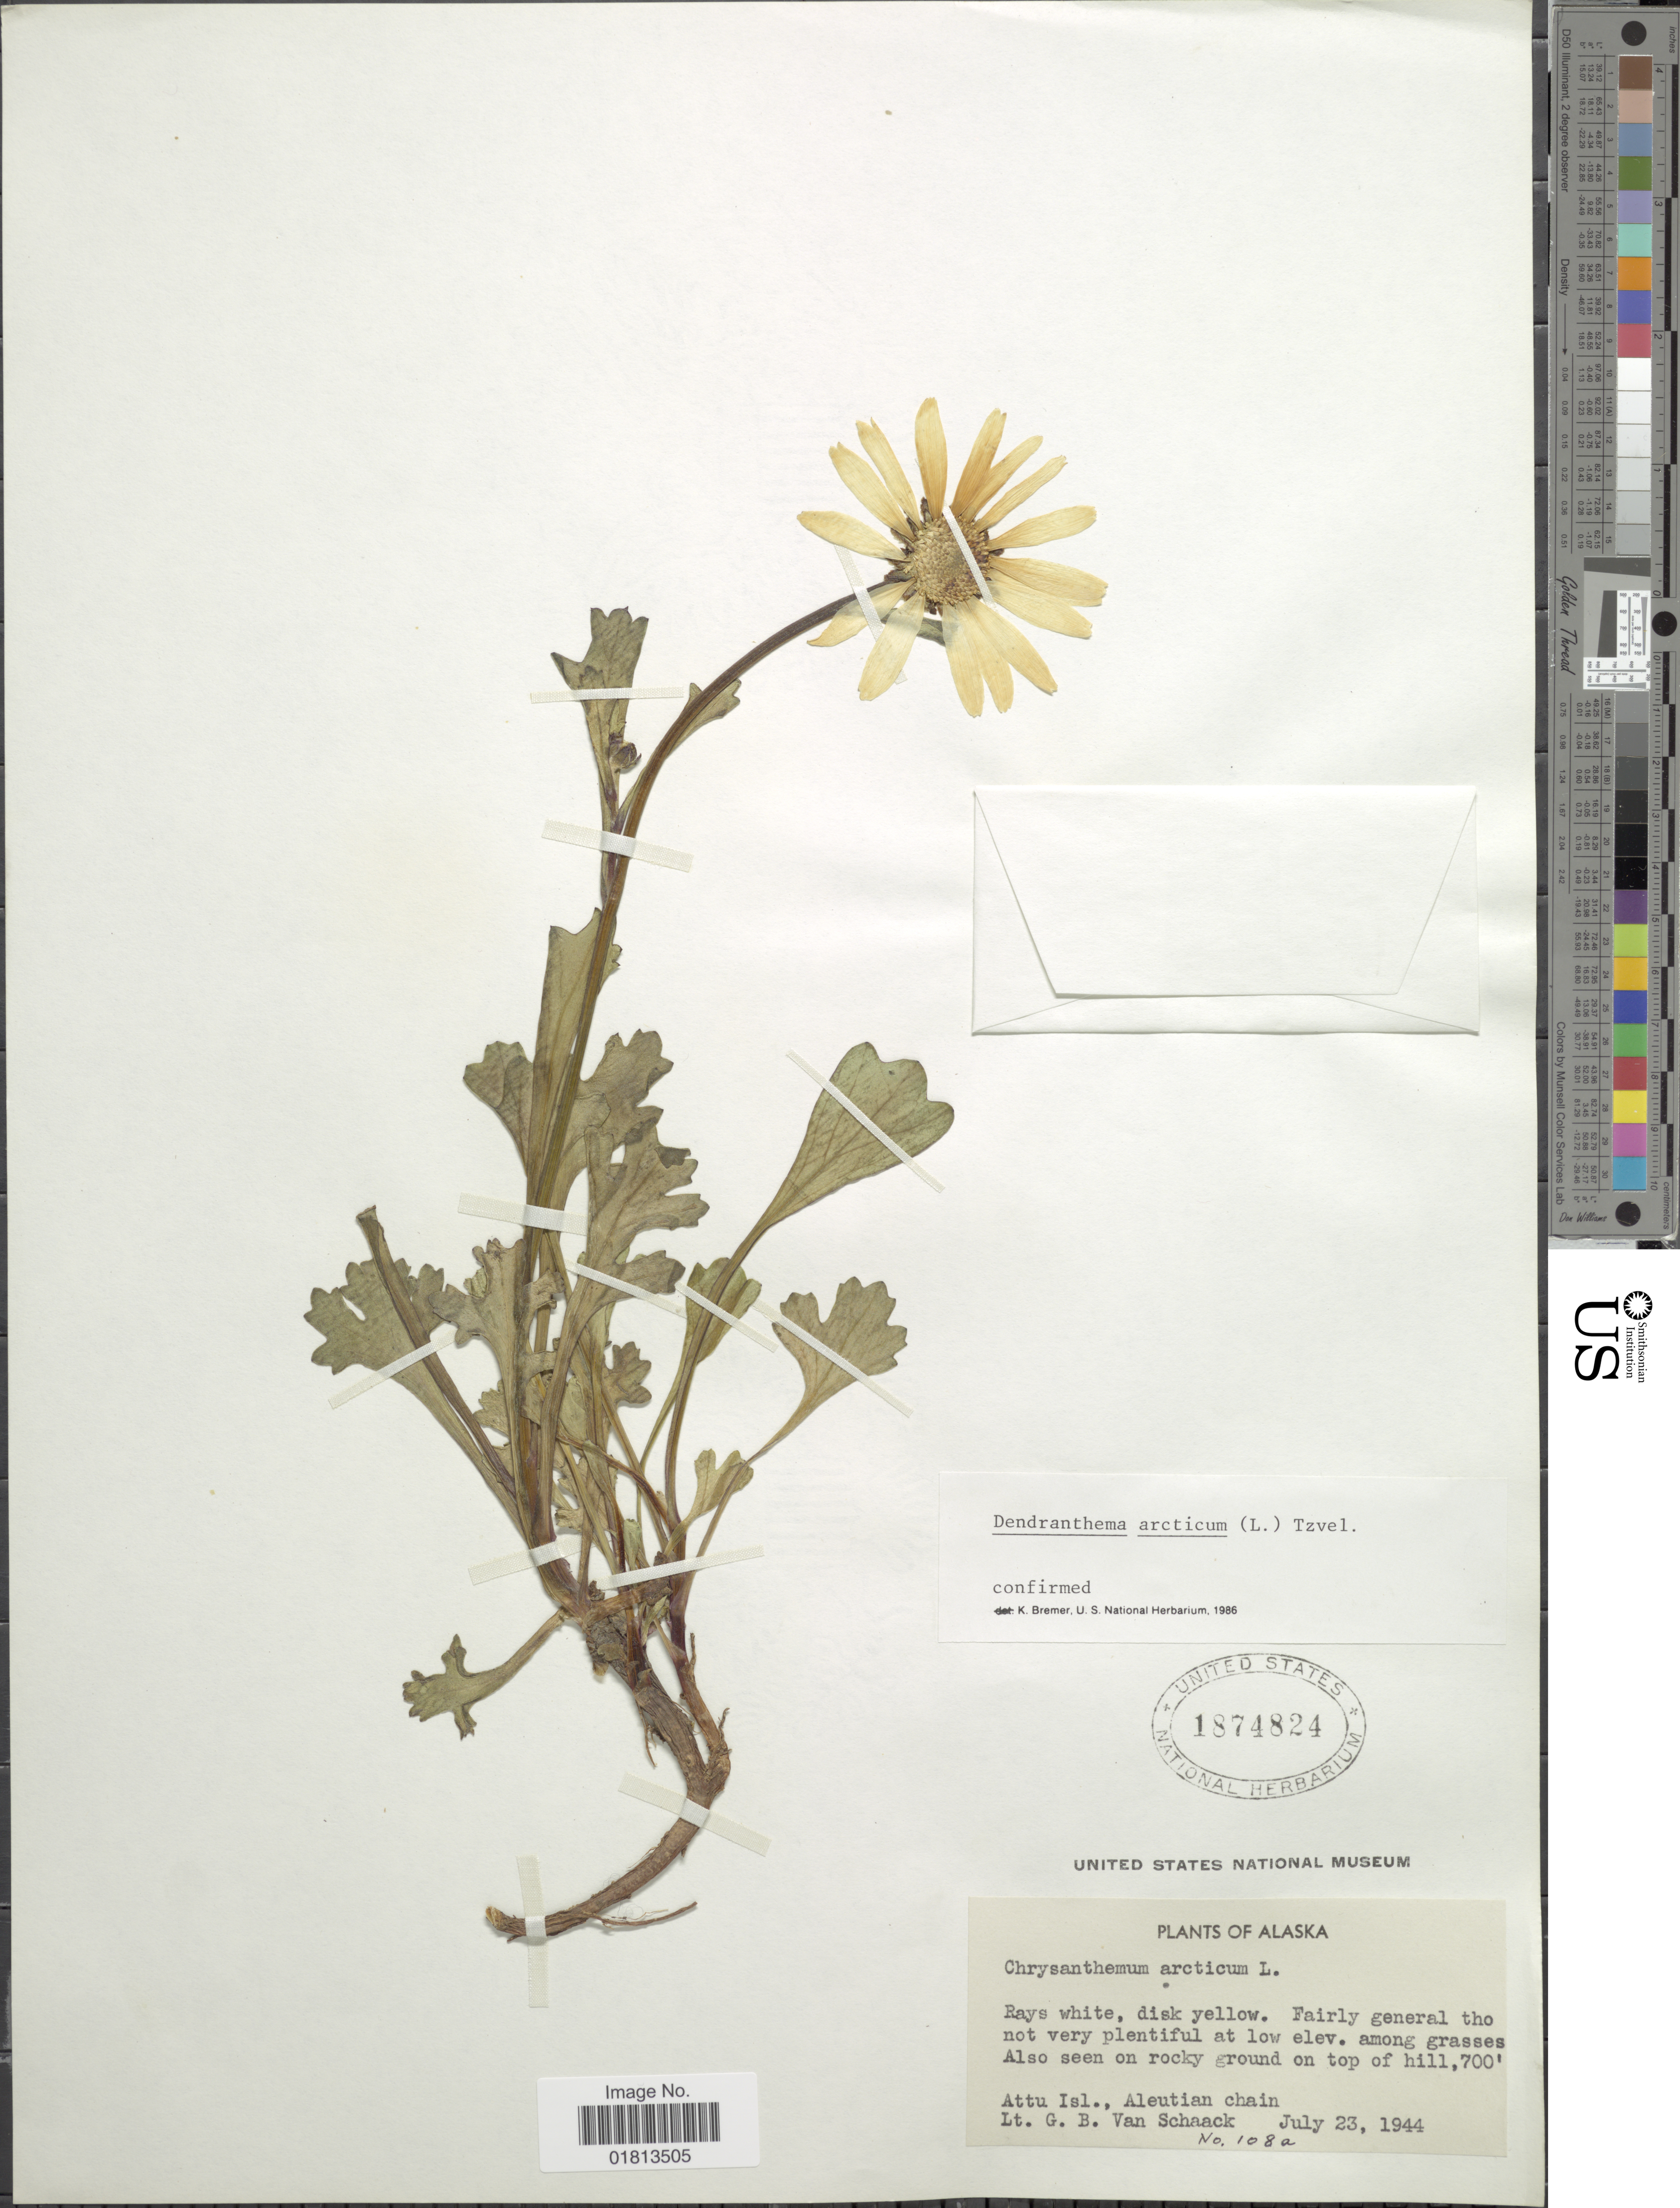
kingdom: Plantae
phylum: Tracheophyta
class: Magnoliopsida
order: Asterales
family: Asteraceae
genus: Dendranthema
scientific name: Dendranthema arcticum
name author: (L.) Tzvelev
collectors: G. Van Schaack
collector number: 108a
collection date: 1944-07-23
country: United States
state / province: Alaska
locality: Attu Isl., Aleutian chain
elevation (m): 213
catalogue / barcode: US 1874824